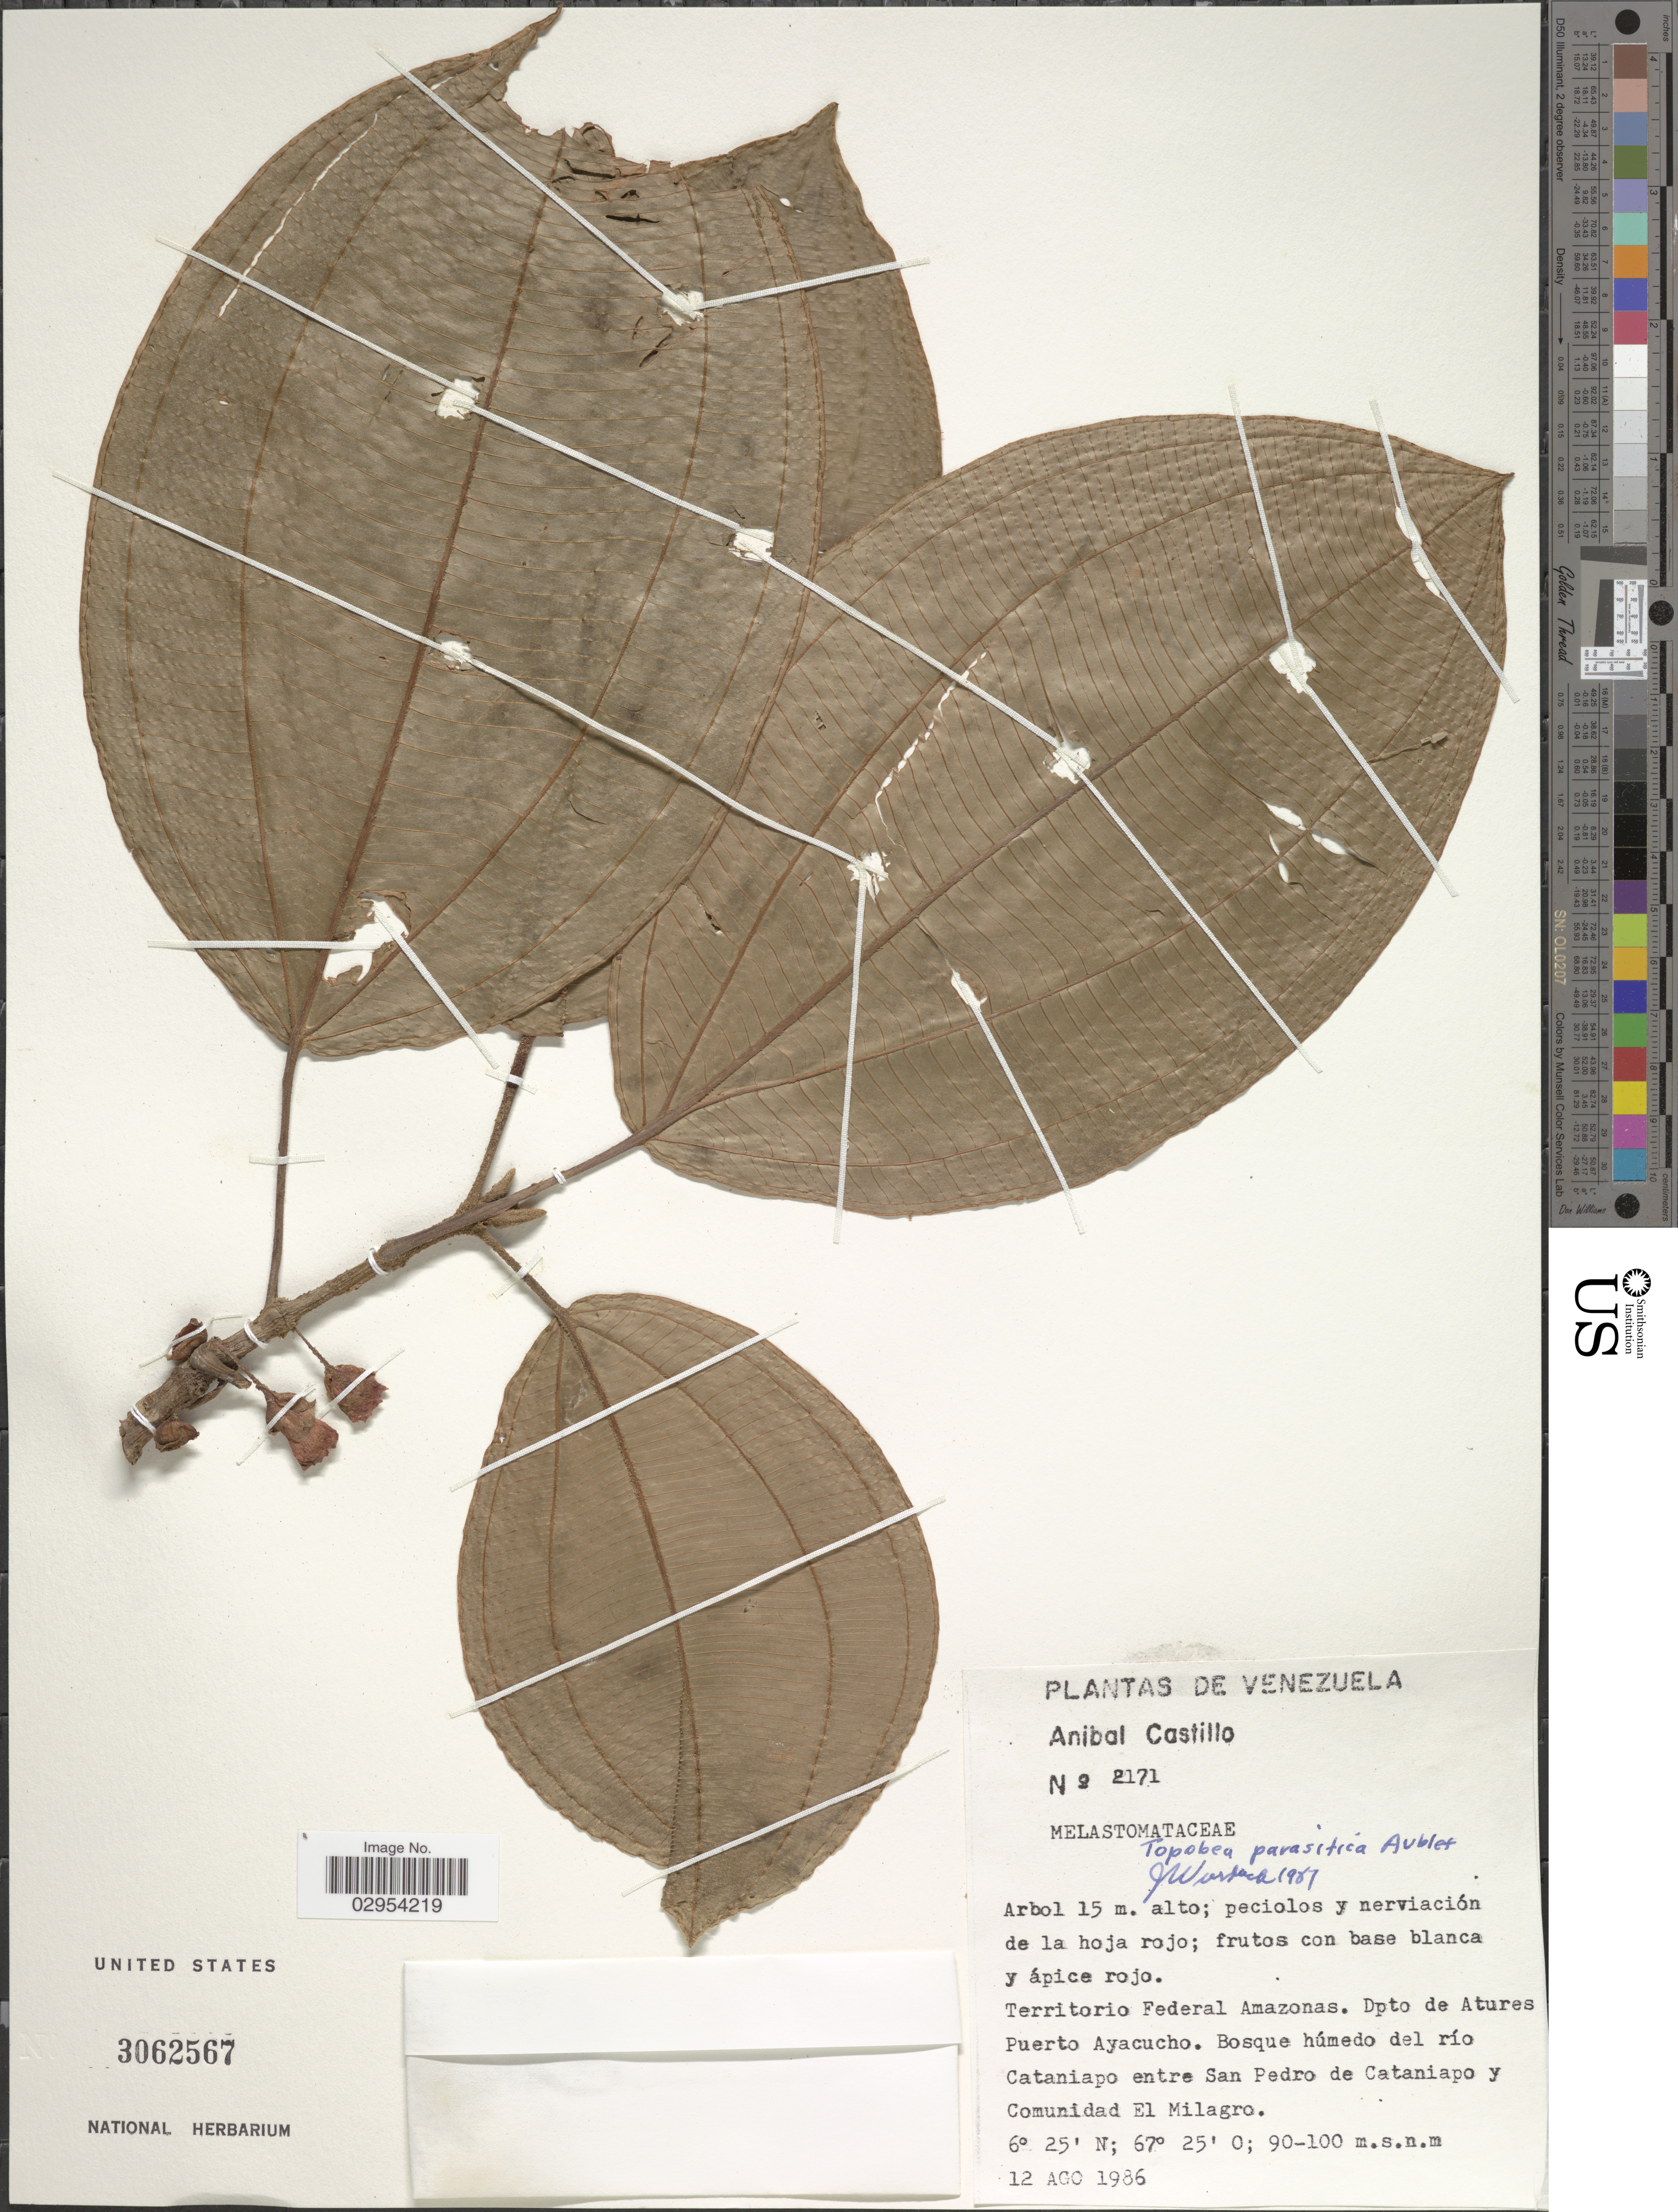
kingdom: Plantae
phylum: Tracheophyta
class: Magnoliopsida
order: Myrtales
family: Melastomataceae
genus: Topobea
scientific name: Topobea parasitica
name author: Aubl.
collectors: A. Castillo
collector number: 2171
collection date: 1986-08-12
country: Venezuela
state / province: Amazonas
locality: Territorio Federal Amazonas. Dpto de Atures Puerto Ayacucho. Bosque húmedo del río Cataniapo entre San Pedro de Cataniapo y Comunidad El Milagro.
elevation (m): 90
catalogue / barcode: US 3062567